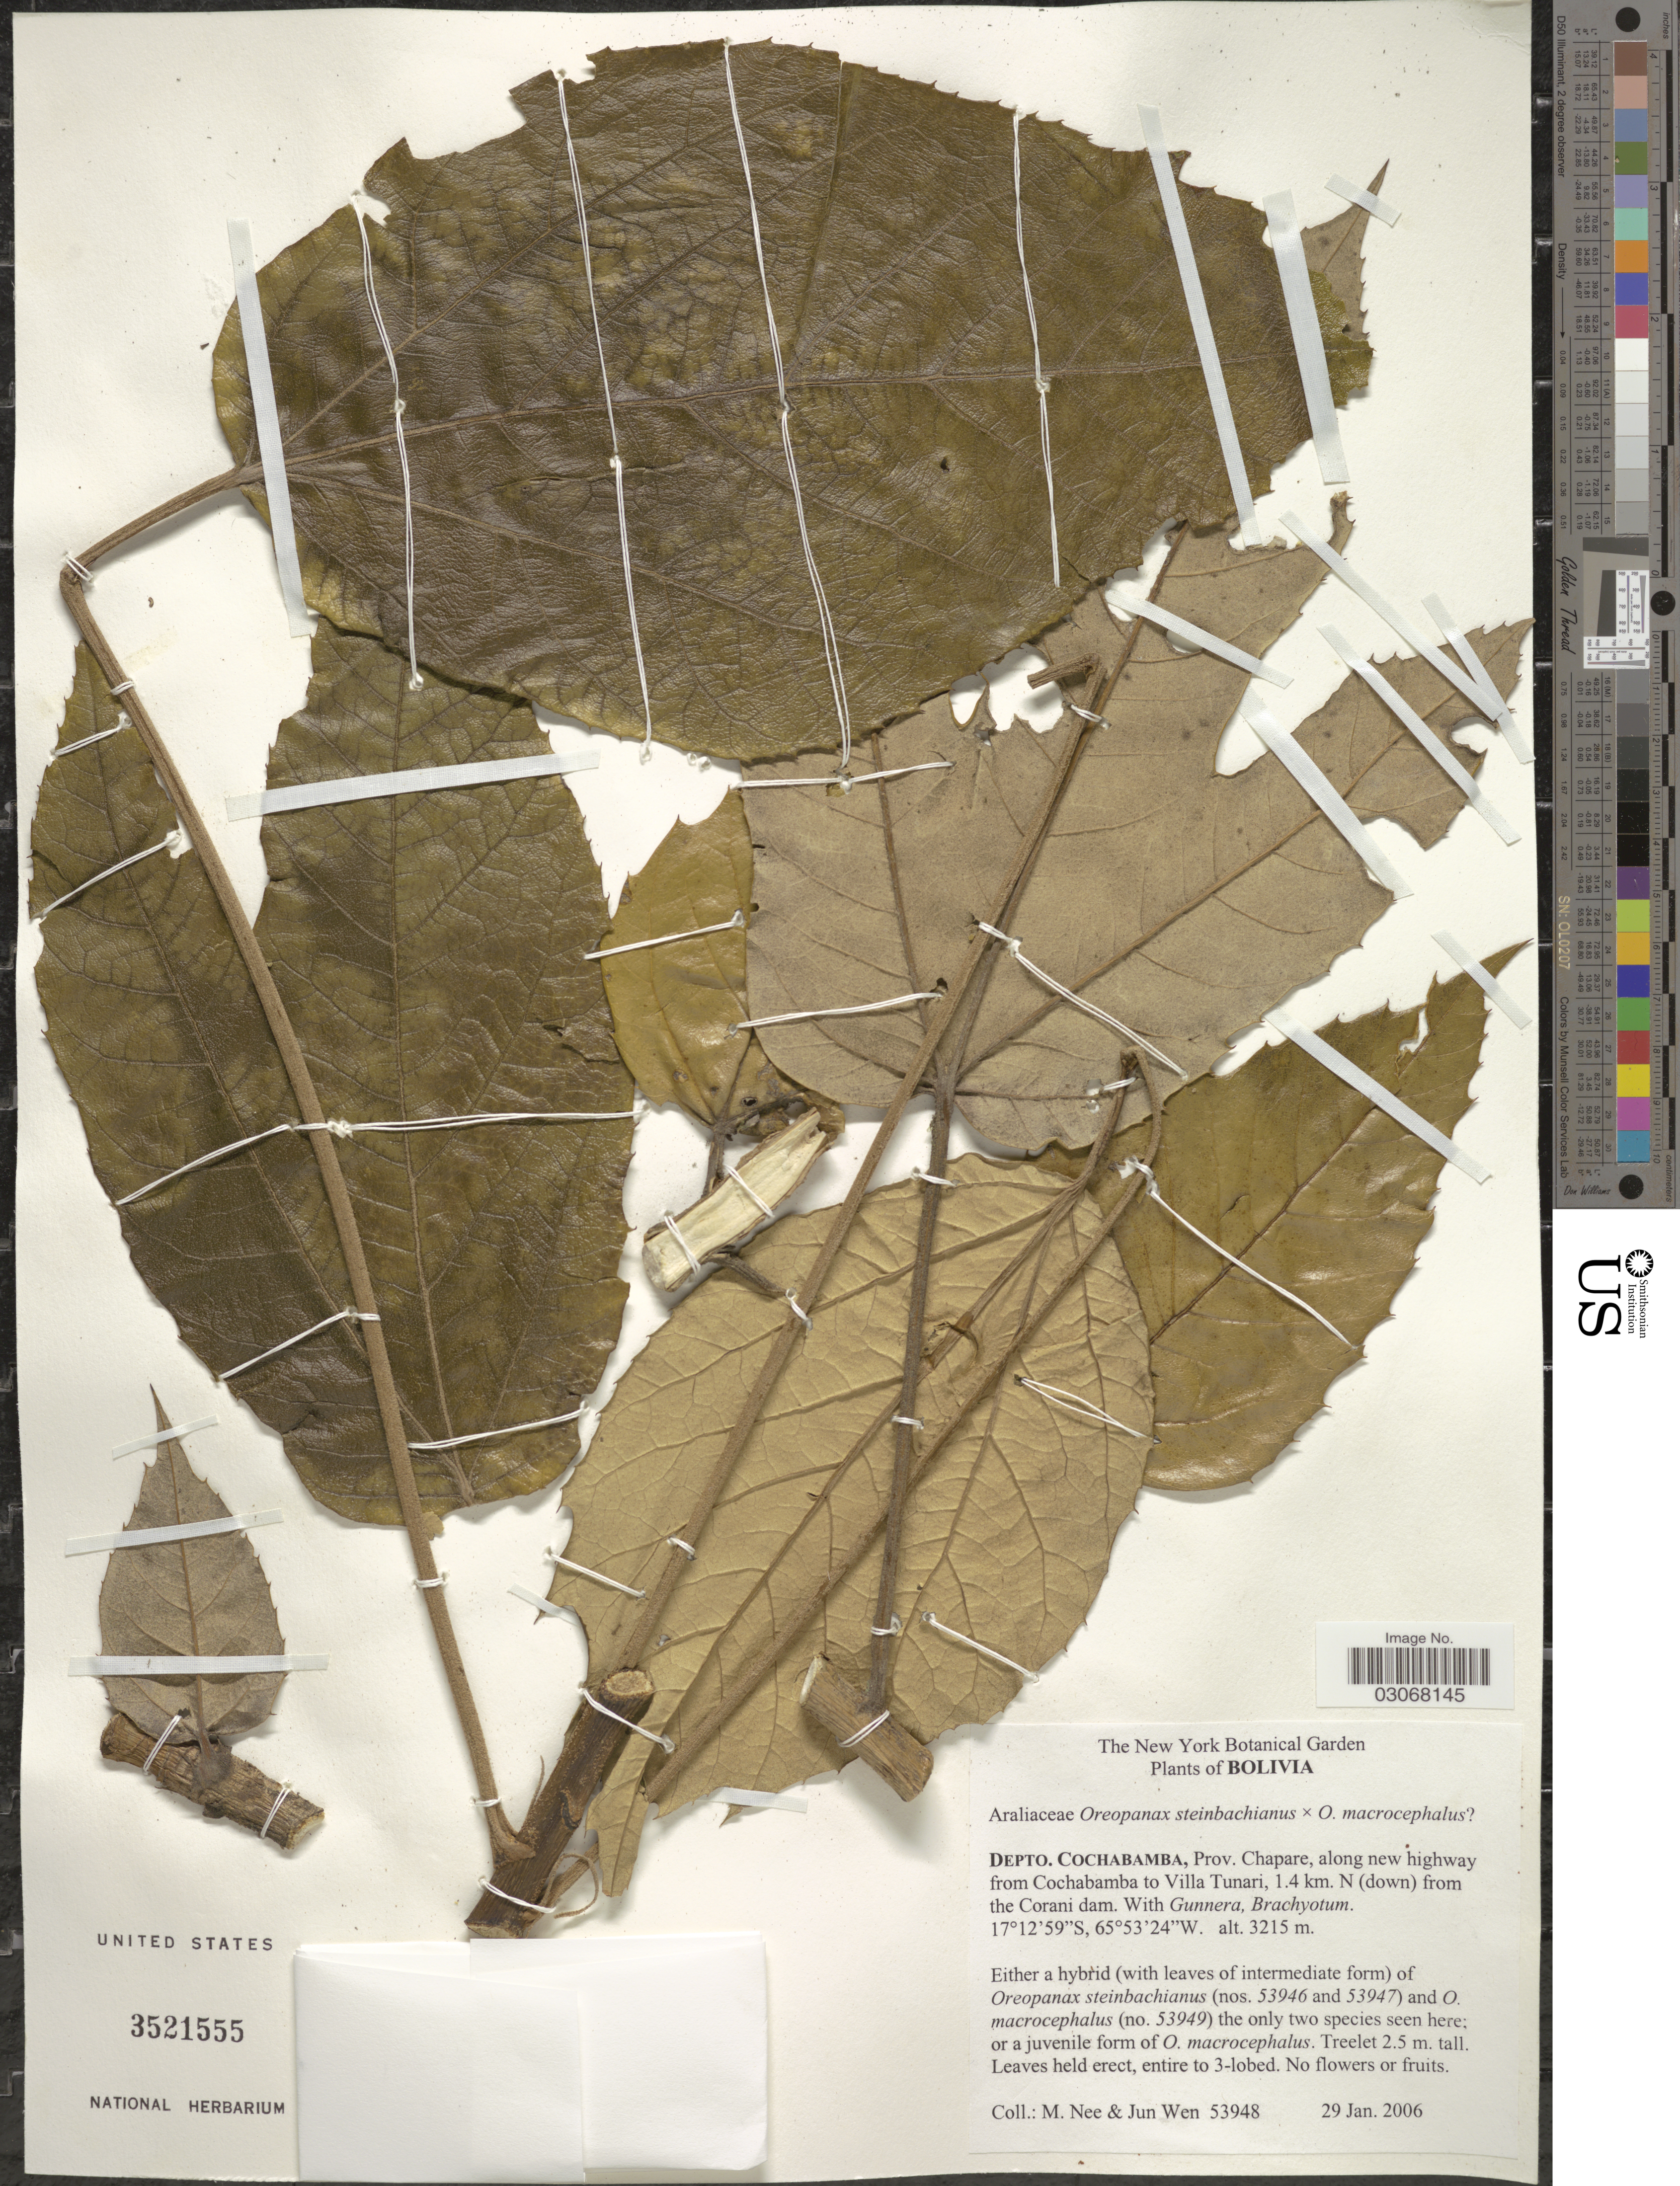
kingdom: Plantae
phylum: Tracheophyta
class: Magnoliopsida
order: Apiales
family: Araliaceae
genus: Oreopanax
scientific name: Oreopanax steinbachianus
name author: Harms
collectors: M. Nee & J. Wen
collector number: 53948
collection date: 2006-01-29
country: Bolivia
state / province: Cochabamba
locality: Depto. Cochabamba, Prov. Chapare, along new highway from Cochabamba to Villa Tunari, 1.4 km. N (down) from the Corani dam.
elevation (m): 3215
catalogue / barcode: US 3521555